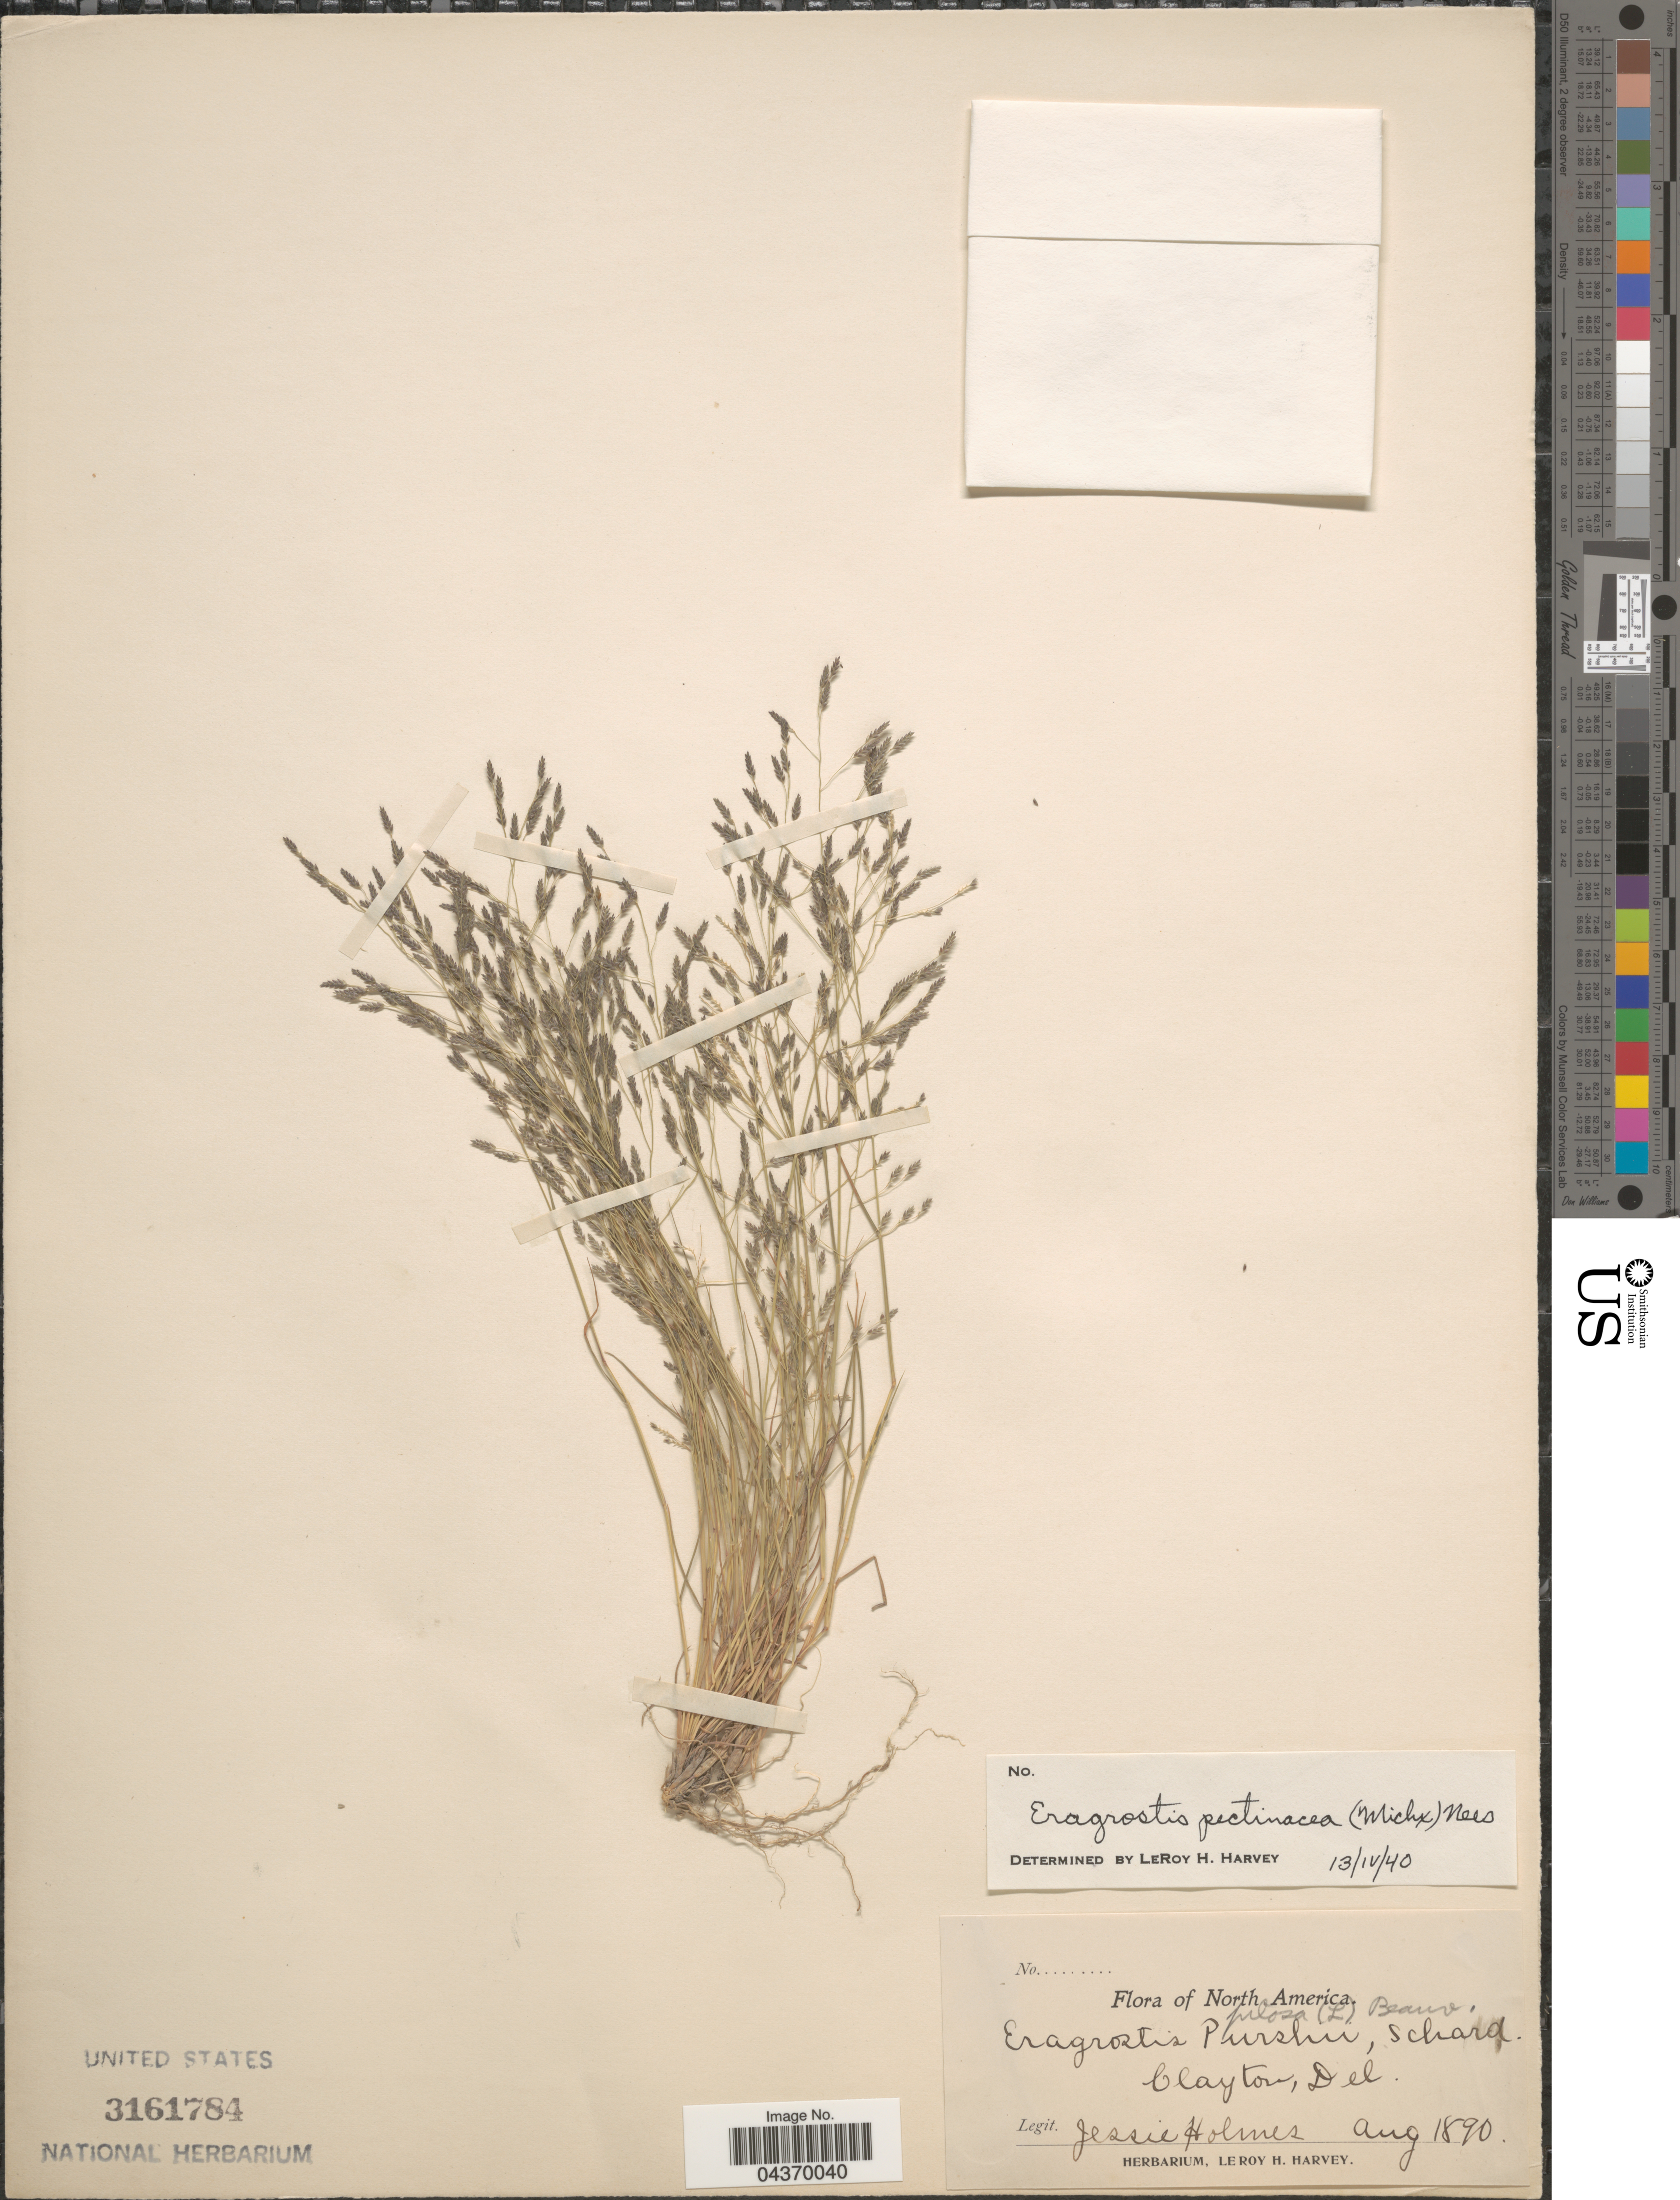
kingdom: Plantae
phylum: Tracheophyta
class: Liliopsida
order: Poales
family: Poaceae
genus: Eragrostis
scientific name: Eragrostis pectinacea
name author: (Michx.) Nees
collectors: J. Holmes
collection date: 1890-08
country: United States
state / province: Delaware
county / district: Kent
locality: Clayton.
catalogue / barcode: US 3161784